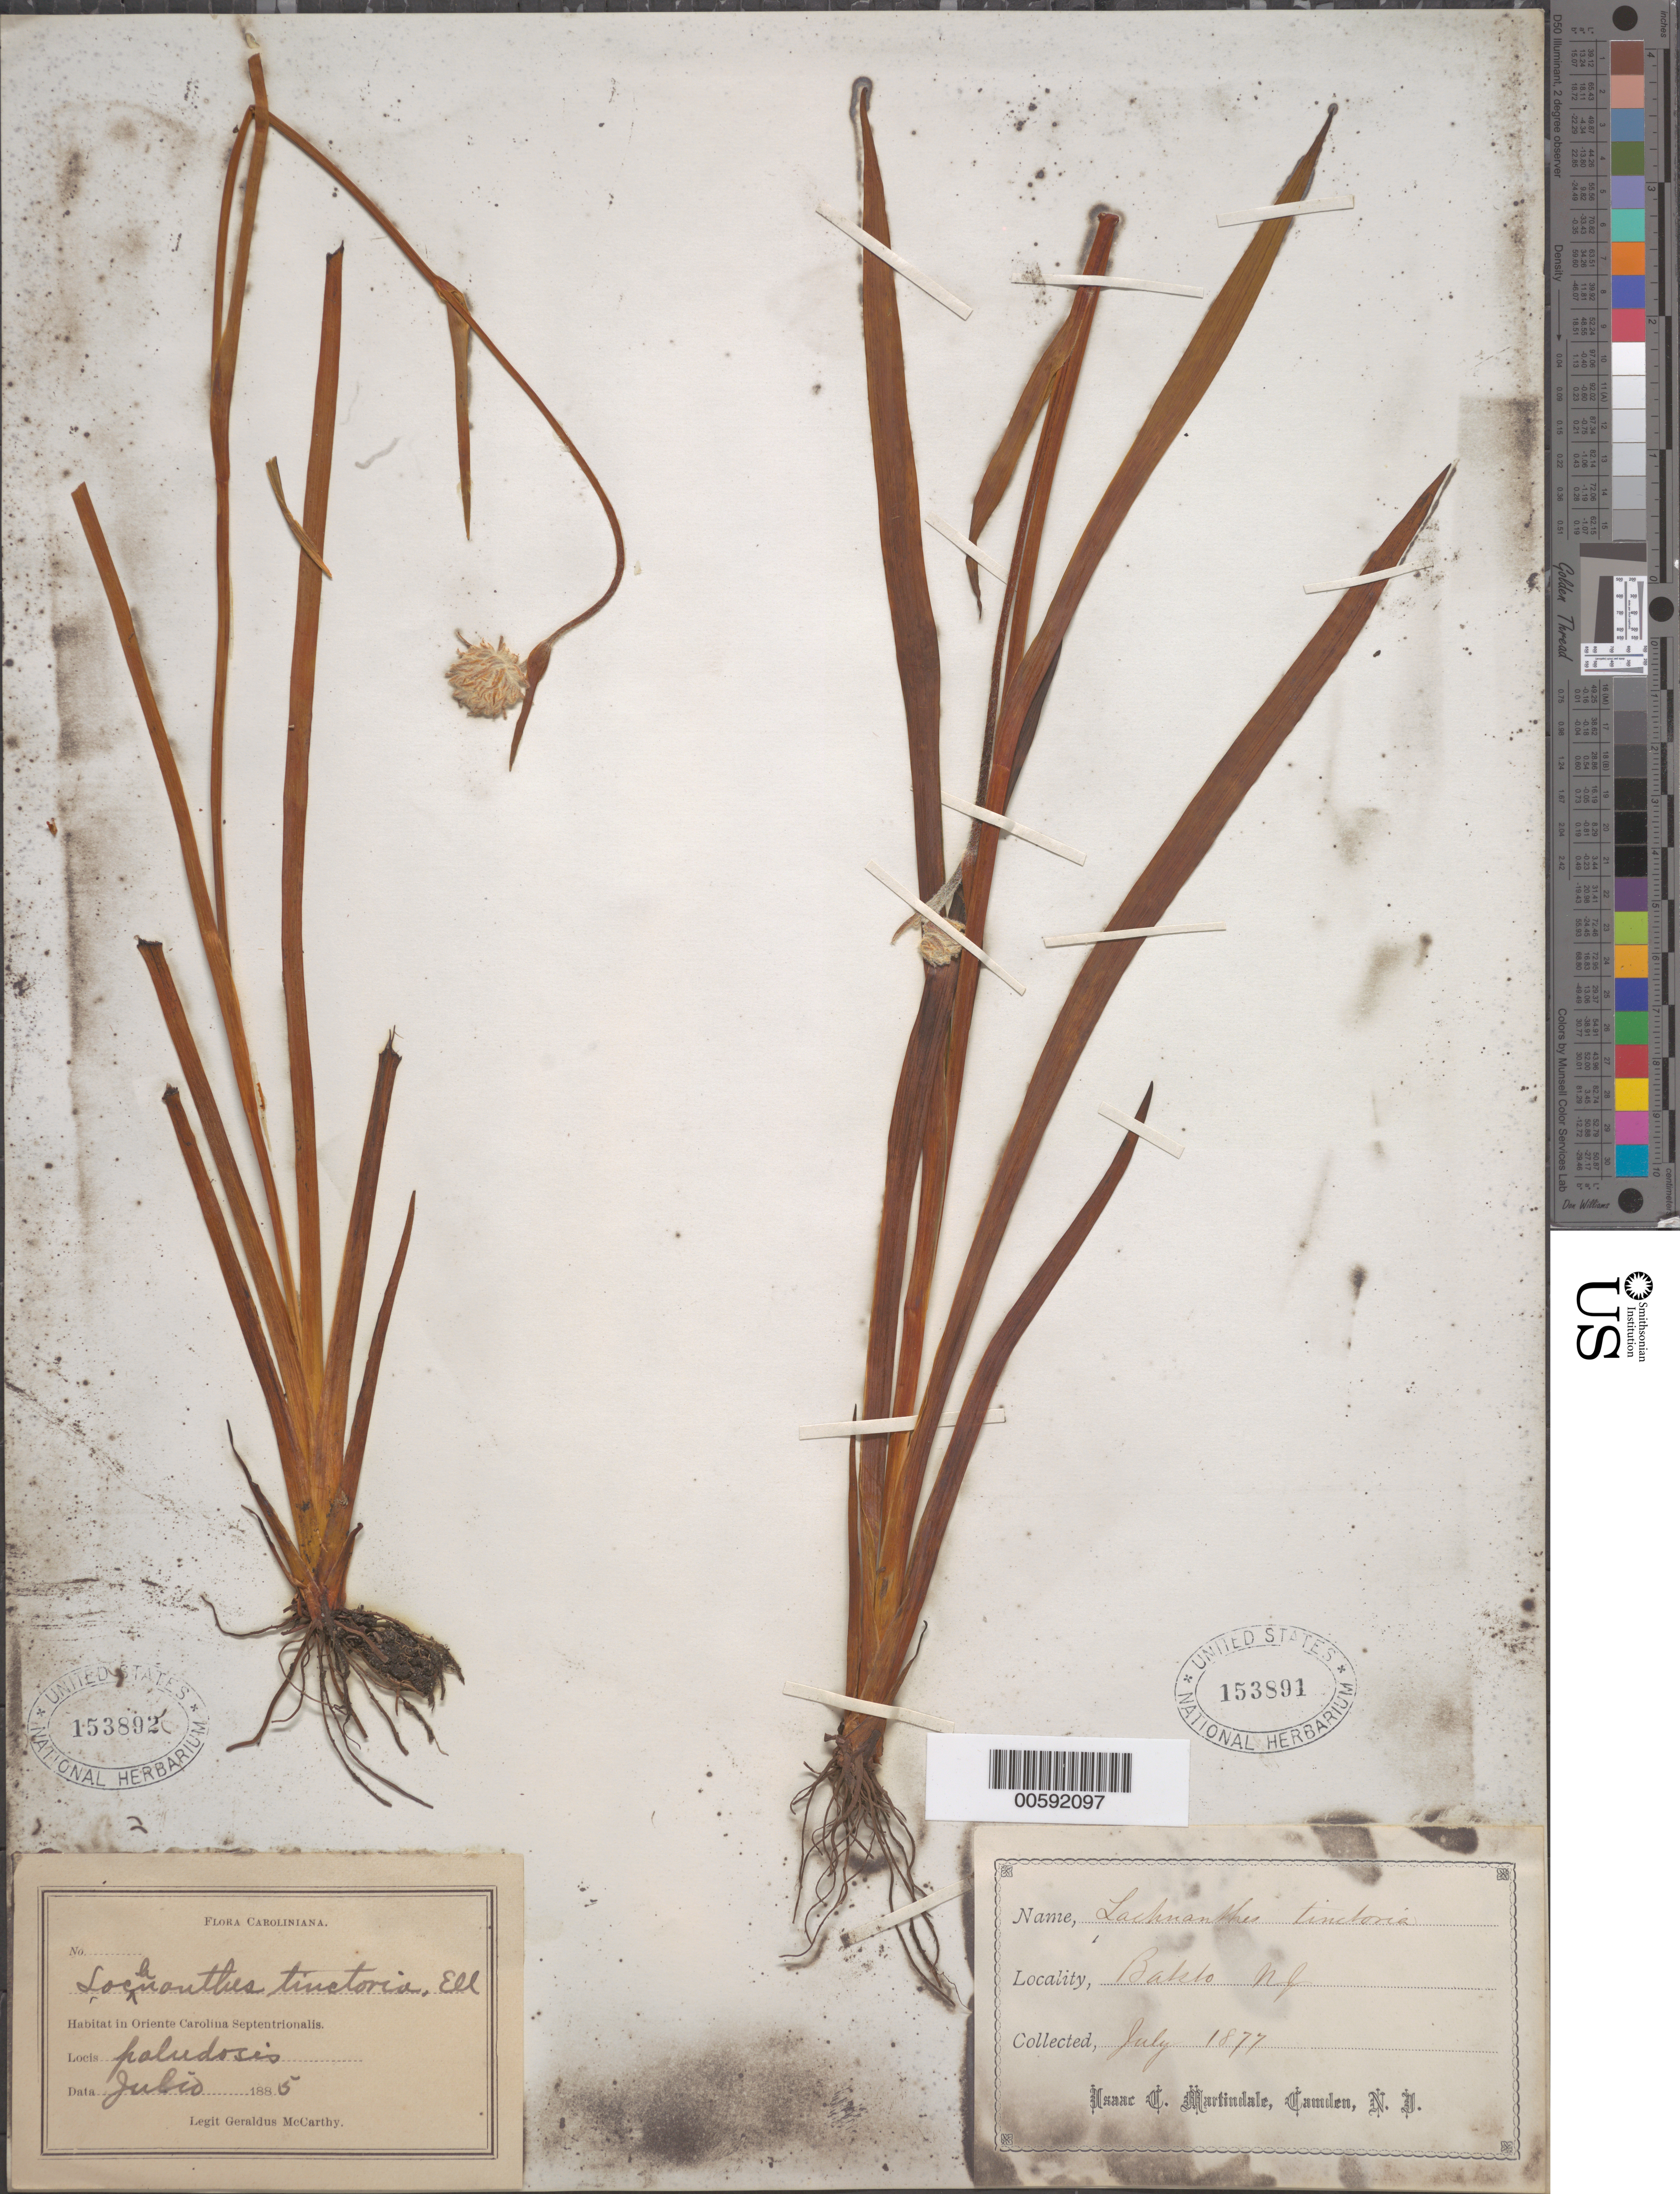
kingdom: Plantae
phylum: Tracheophyta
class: Liliopsida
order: Commelinales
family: Haemodoraceae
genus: Lachnanthes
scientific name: Lachnanthes tinctoria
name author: (Walter ex J.F. Gmel.) Elliott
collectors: I. C. Martindale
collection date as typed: Jul 1877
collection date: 1877-07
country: United States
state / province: New Jersey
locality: Batsto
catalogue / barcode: US 153891